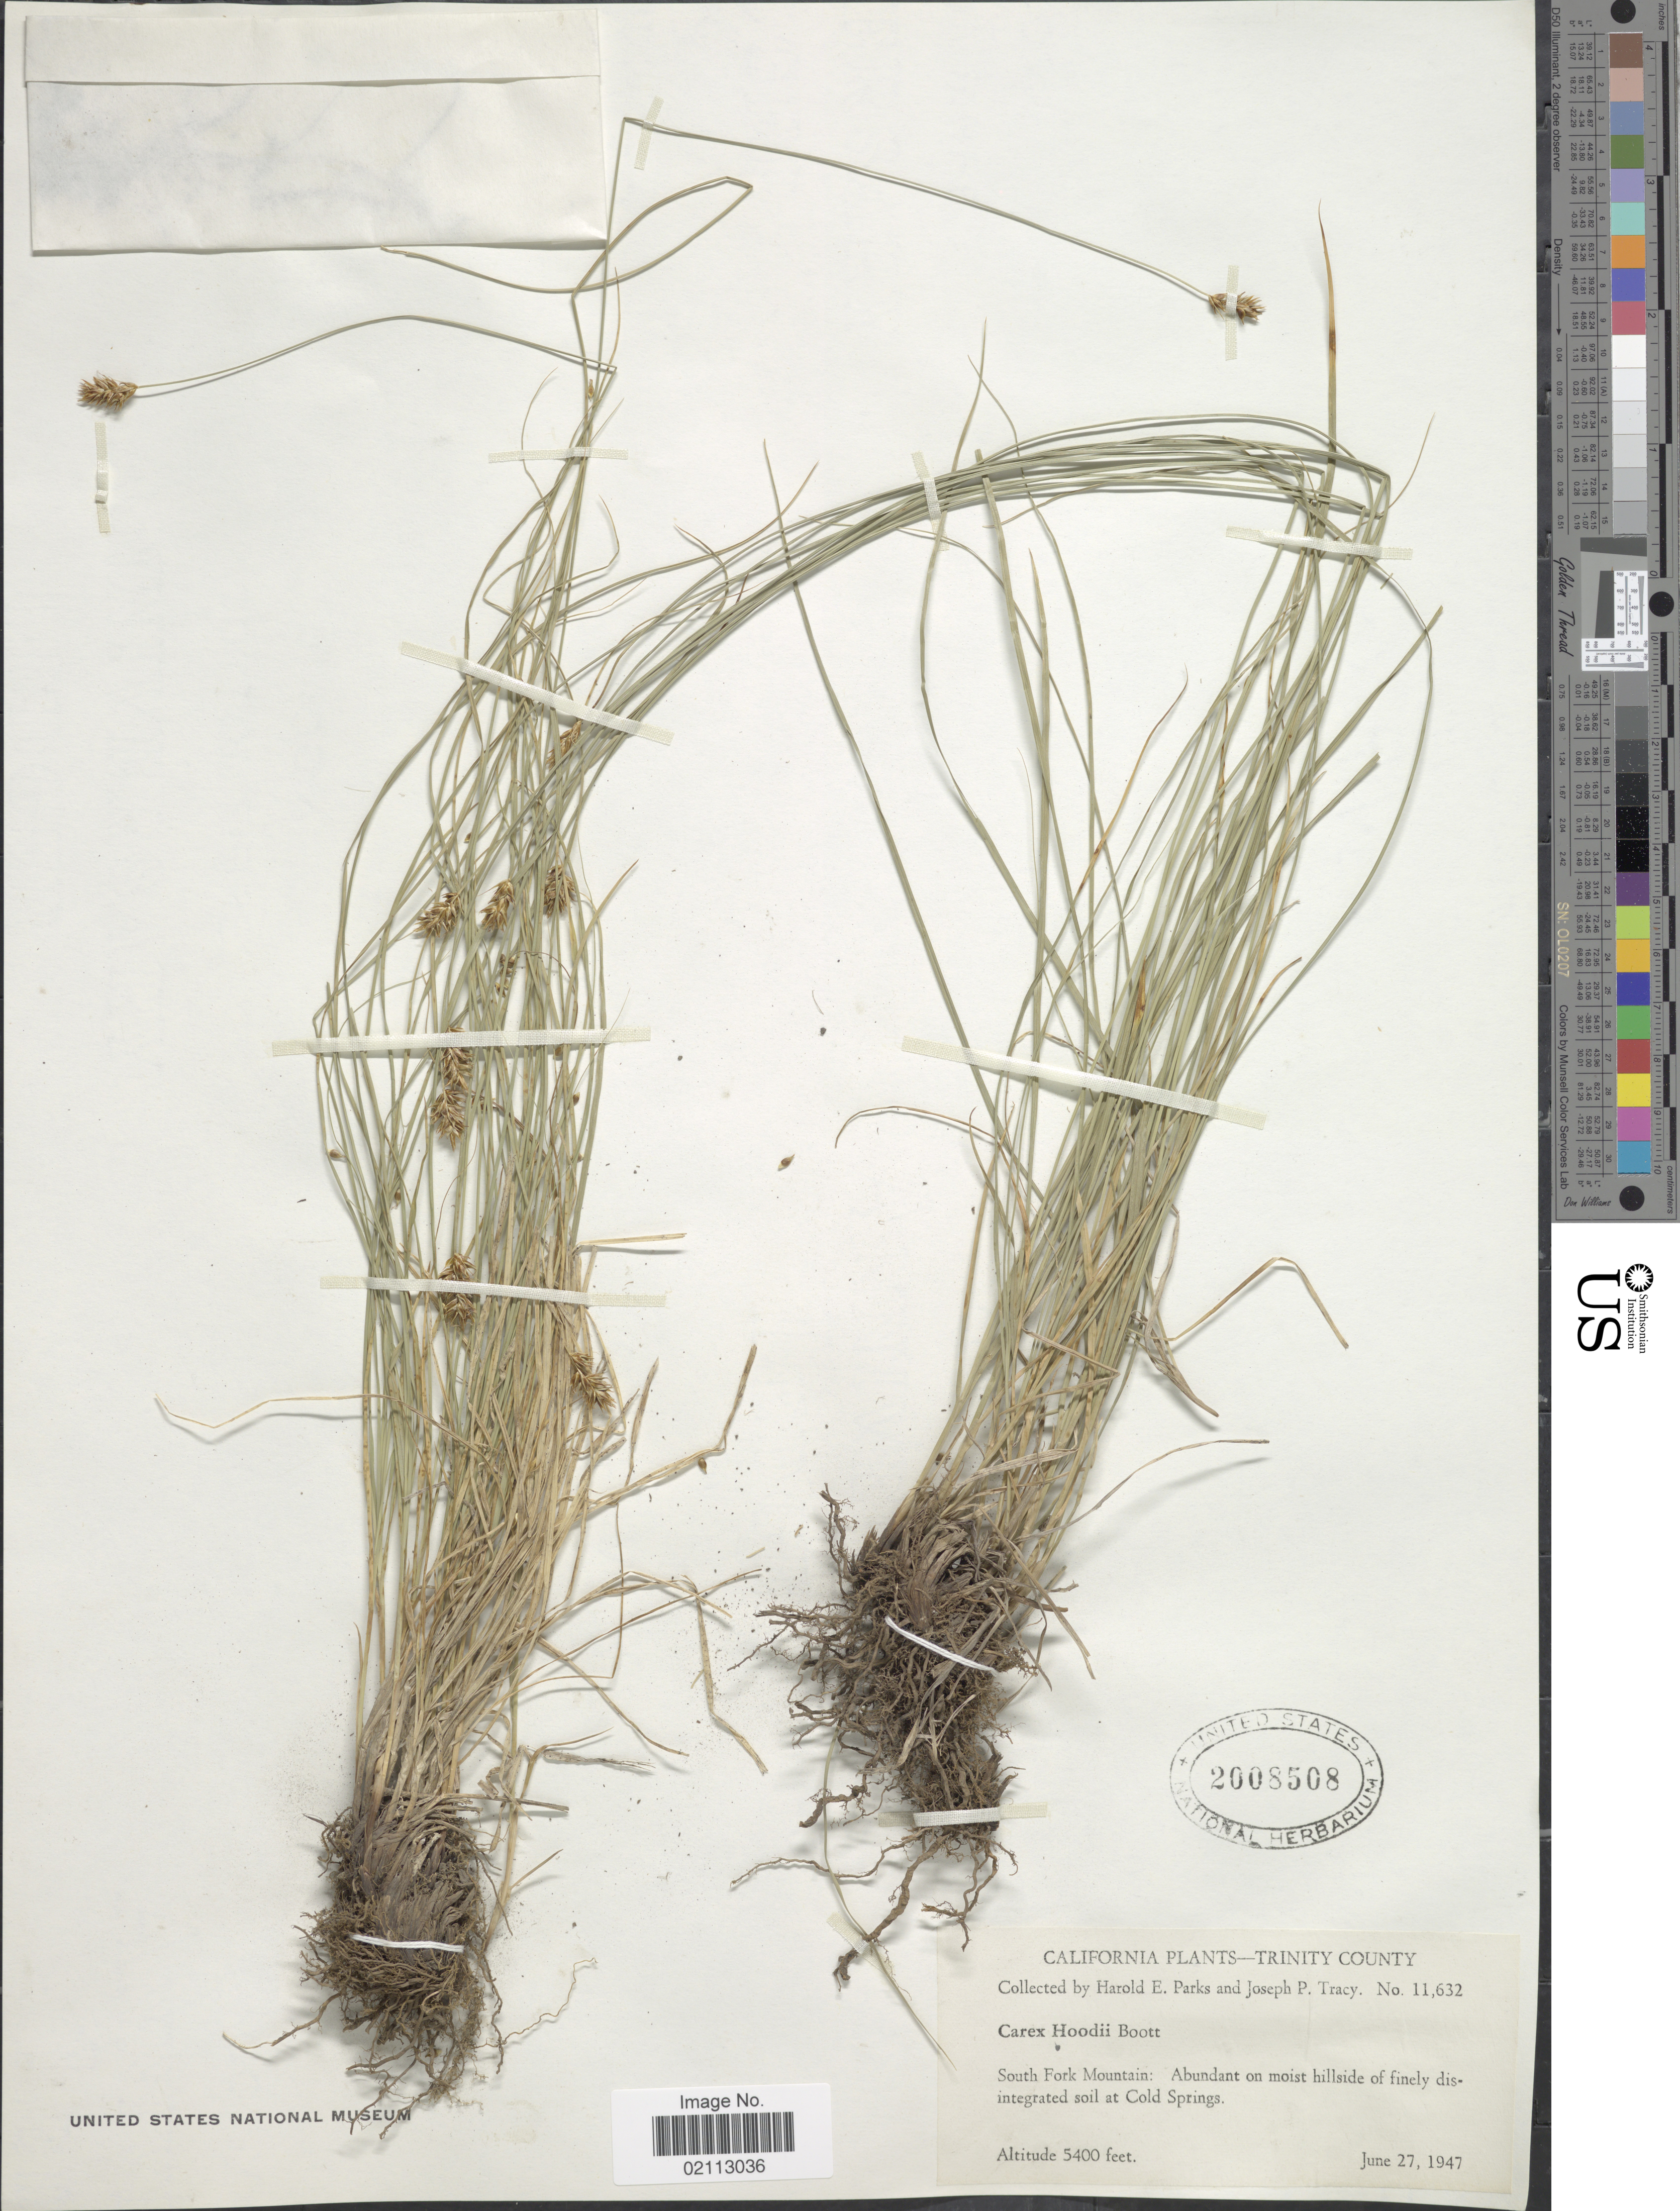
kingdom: Plantae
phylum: Tracheophyta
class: Liliopsida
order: Poales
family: Cyperaceae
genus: Carex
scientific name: Carex hoodii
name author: Boott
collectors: H. E. Parks & J. Tracy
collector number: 11632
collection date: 1947-06-27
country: United States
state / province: California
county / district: Trinity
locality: Trinity County. South Fork Mountain: Abundant on moist hillside of finely disintegrated soil at Cold Springs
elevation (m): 1646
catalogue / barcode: US 2008508